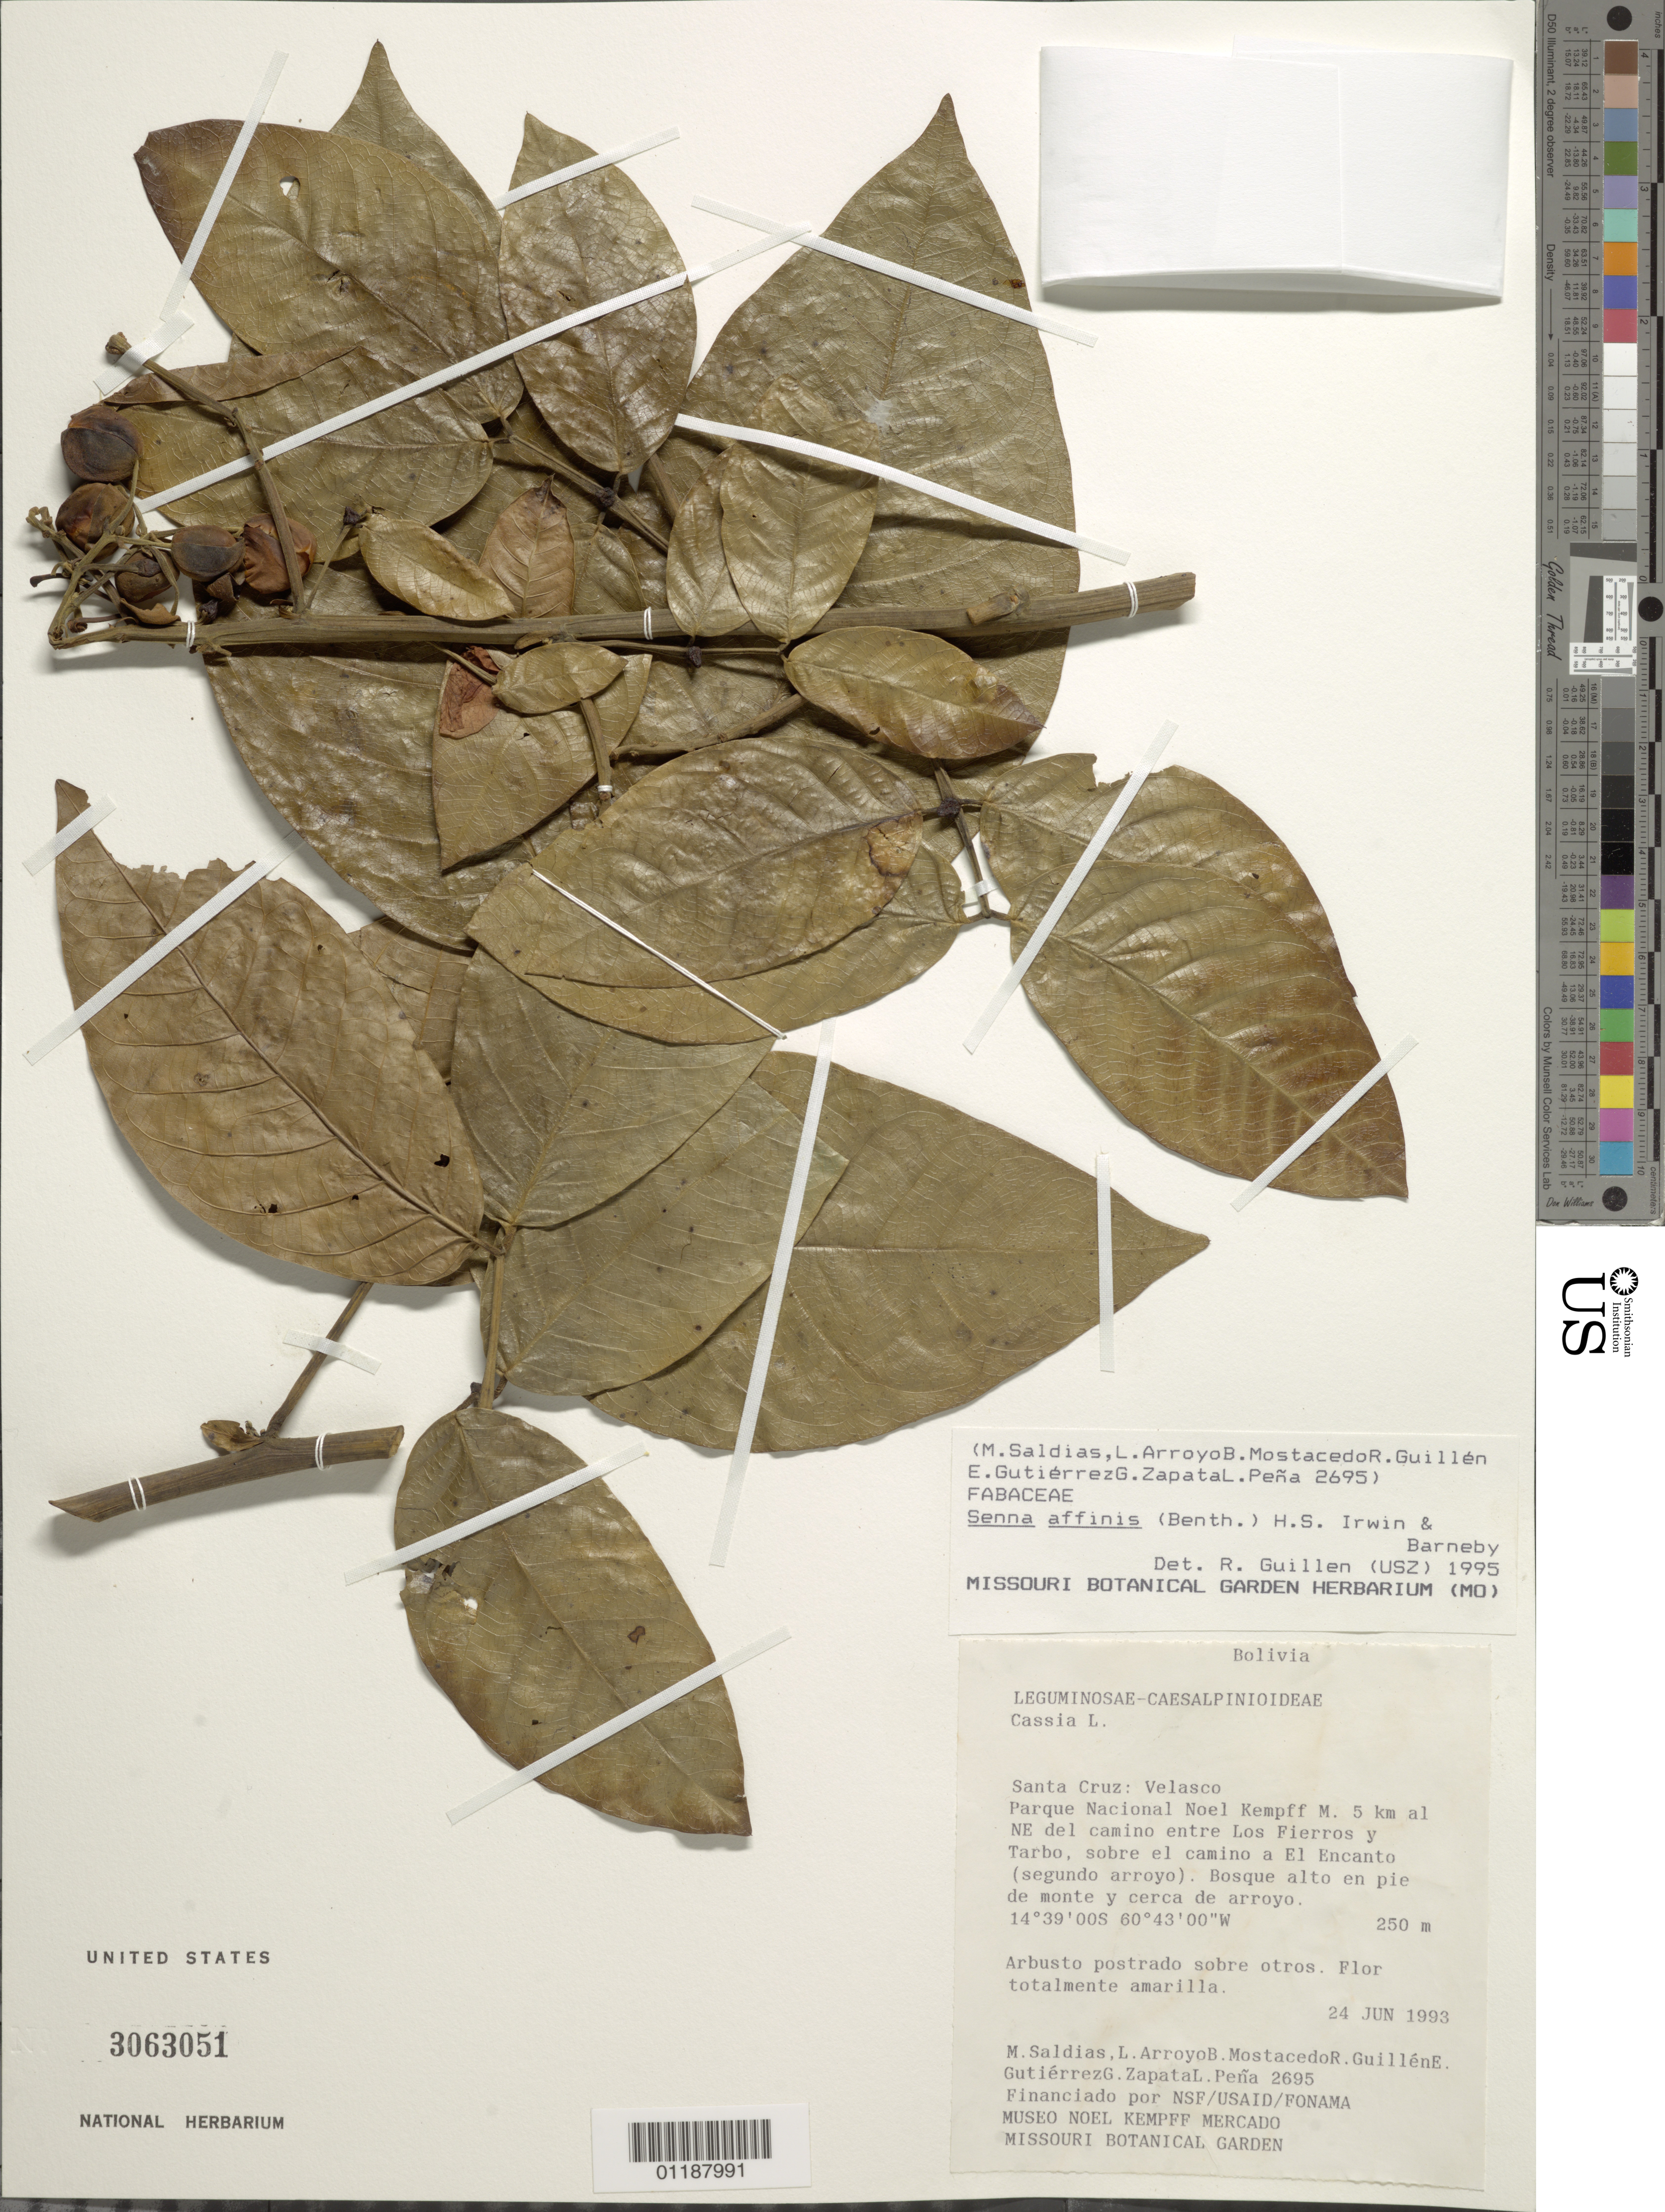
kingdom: Plantae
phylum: Tracheophyta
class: Magnoliopsida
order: Fabales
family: Fabaceae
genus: Senna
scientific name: Senna affinis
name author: (Benth.) H.S. Irwin & Barneby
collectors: M. Saldias-P., L. Arroyo, B. Mostacedo, R. Guillén V., E. Gutiérrez, G. Zapata & L. Pena A.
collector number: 2695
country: Bolivia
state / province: Santa Cruz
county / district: Velasco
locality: Parque Nacional Noel Kempff, Ne del camino between Los Fierros and Torbo, sobre el camino a El Cencanto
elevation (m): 250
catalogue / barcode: US 3063051